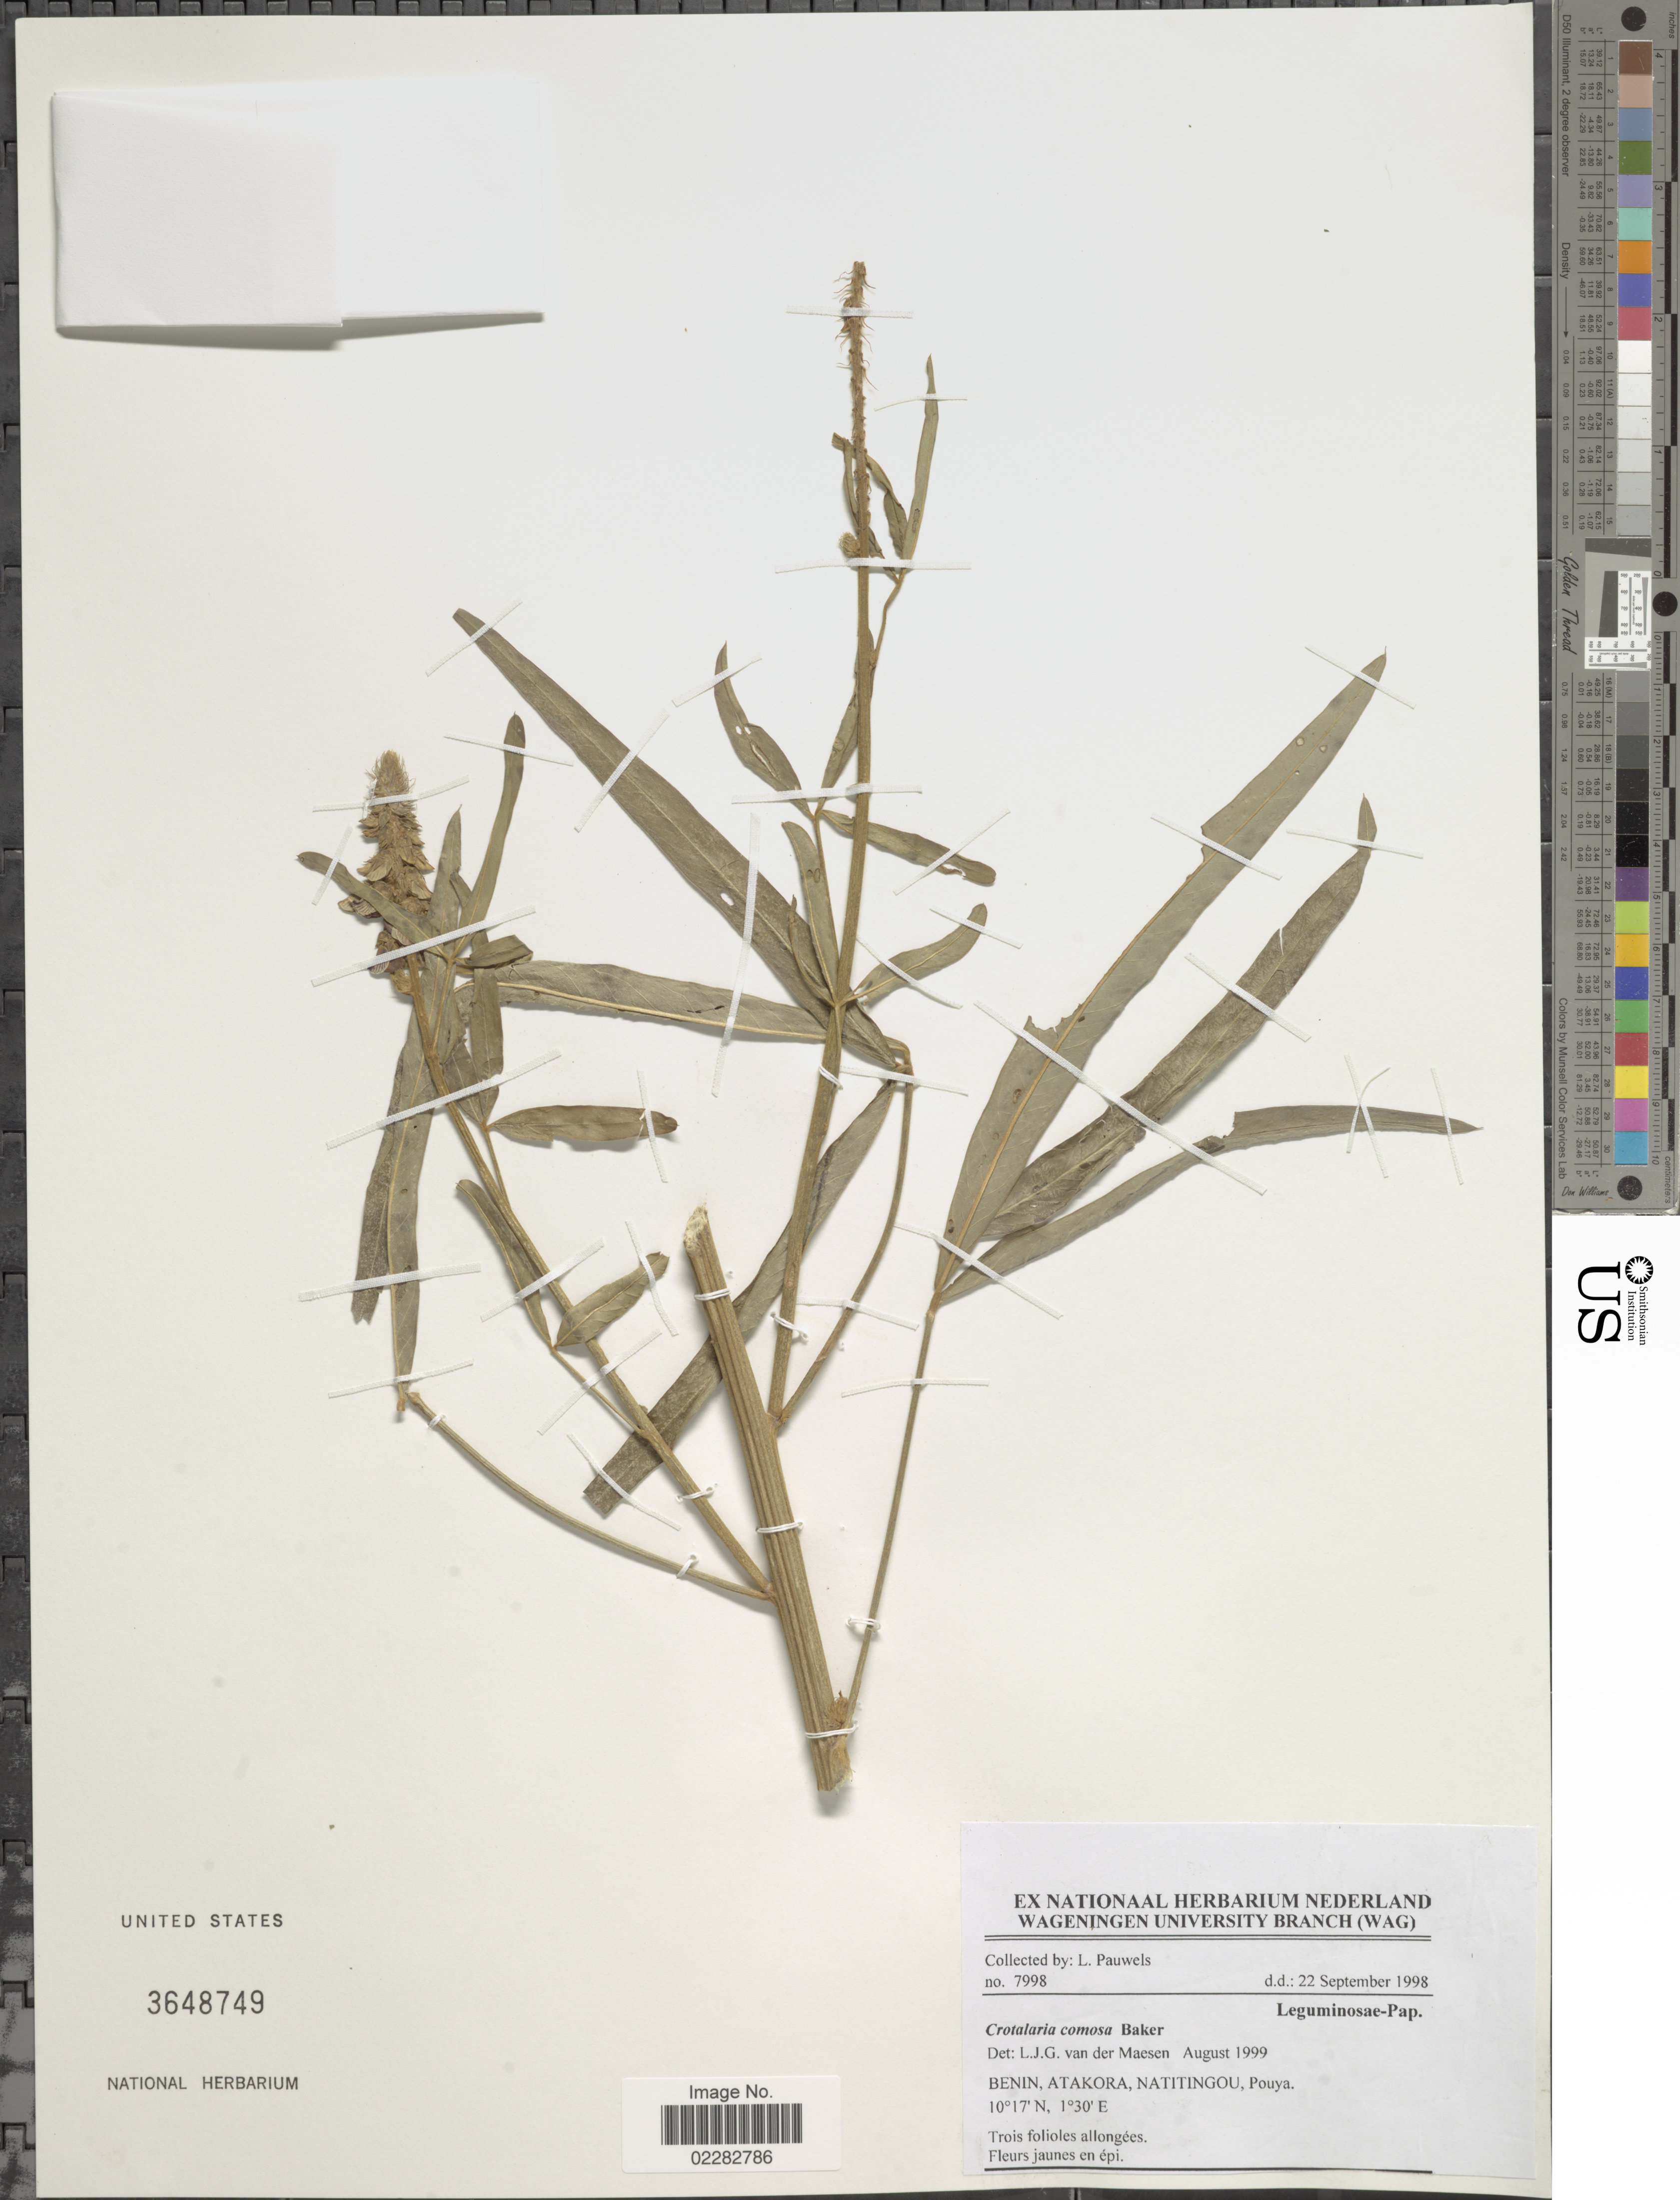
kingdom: Plantae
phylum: Tracheophyta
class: Magnoliopsida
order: Fabales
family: Fabaceae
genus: Crotalaria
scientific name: Crotalaria comosa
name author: Baker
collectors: L. Pauwels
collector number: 7998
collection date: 1998-09-22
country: Benin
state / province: Atakora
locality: Natitingou, Pouya.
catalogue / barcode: US 3648749